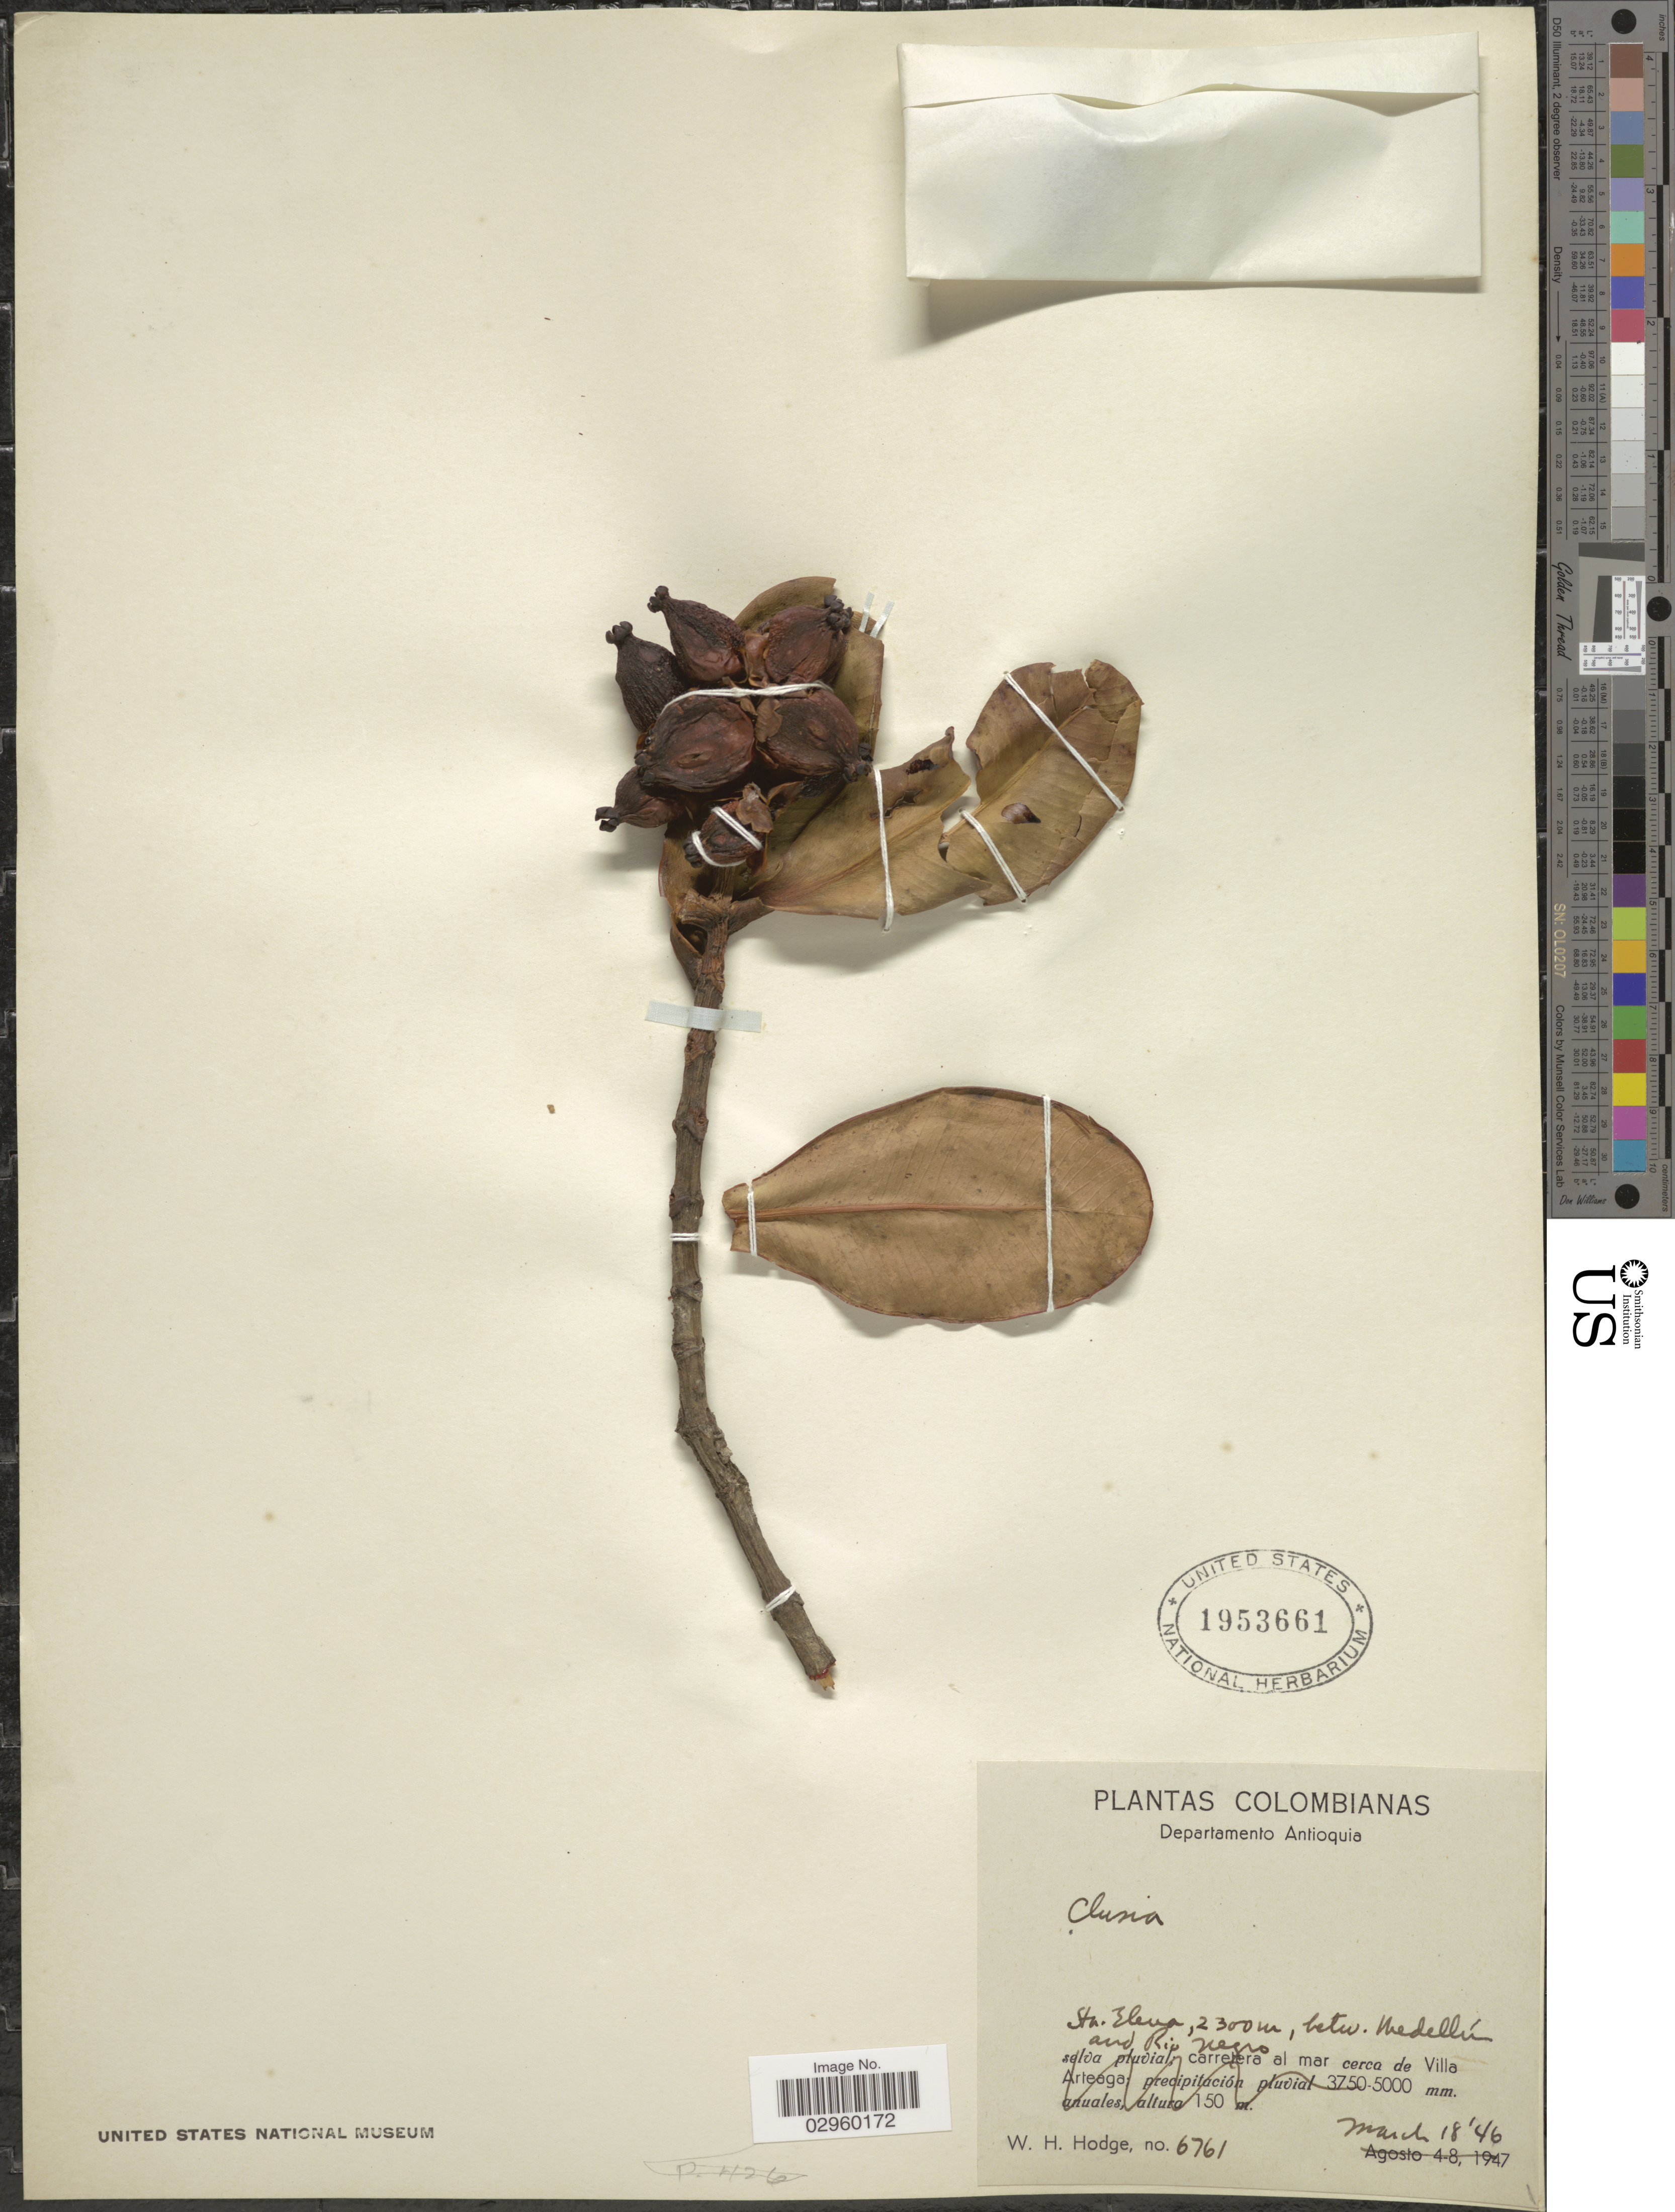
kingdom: Plantae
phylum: Tracheophyta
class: Magnoliopsida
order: Malpighiales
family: Clusiaceae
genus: Clusia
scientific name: Clusia sp.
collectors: W. Hodge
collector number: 6761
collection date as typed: Transcribed d/m/y: 18/3/46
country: Colombia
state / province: Antioquia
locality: Departamento Antioquia, Sta. Elena, betw. Medellín and Rio Negro.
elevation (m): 2300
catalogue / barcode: US 1953661